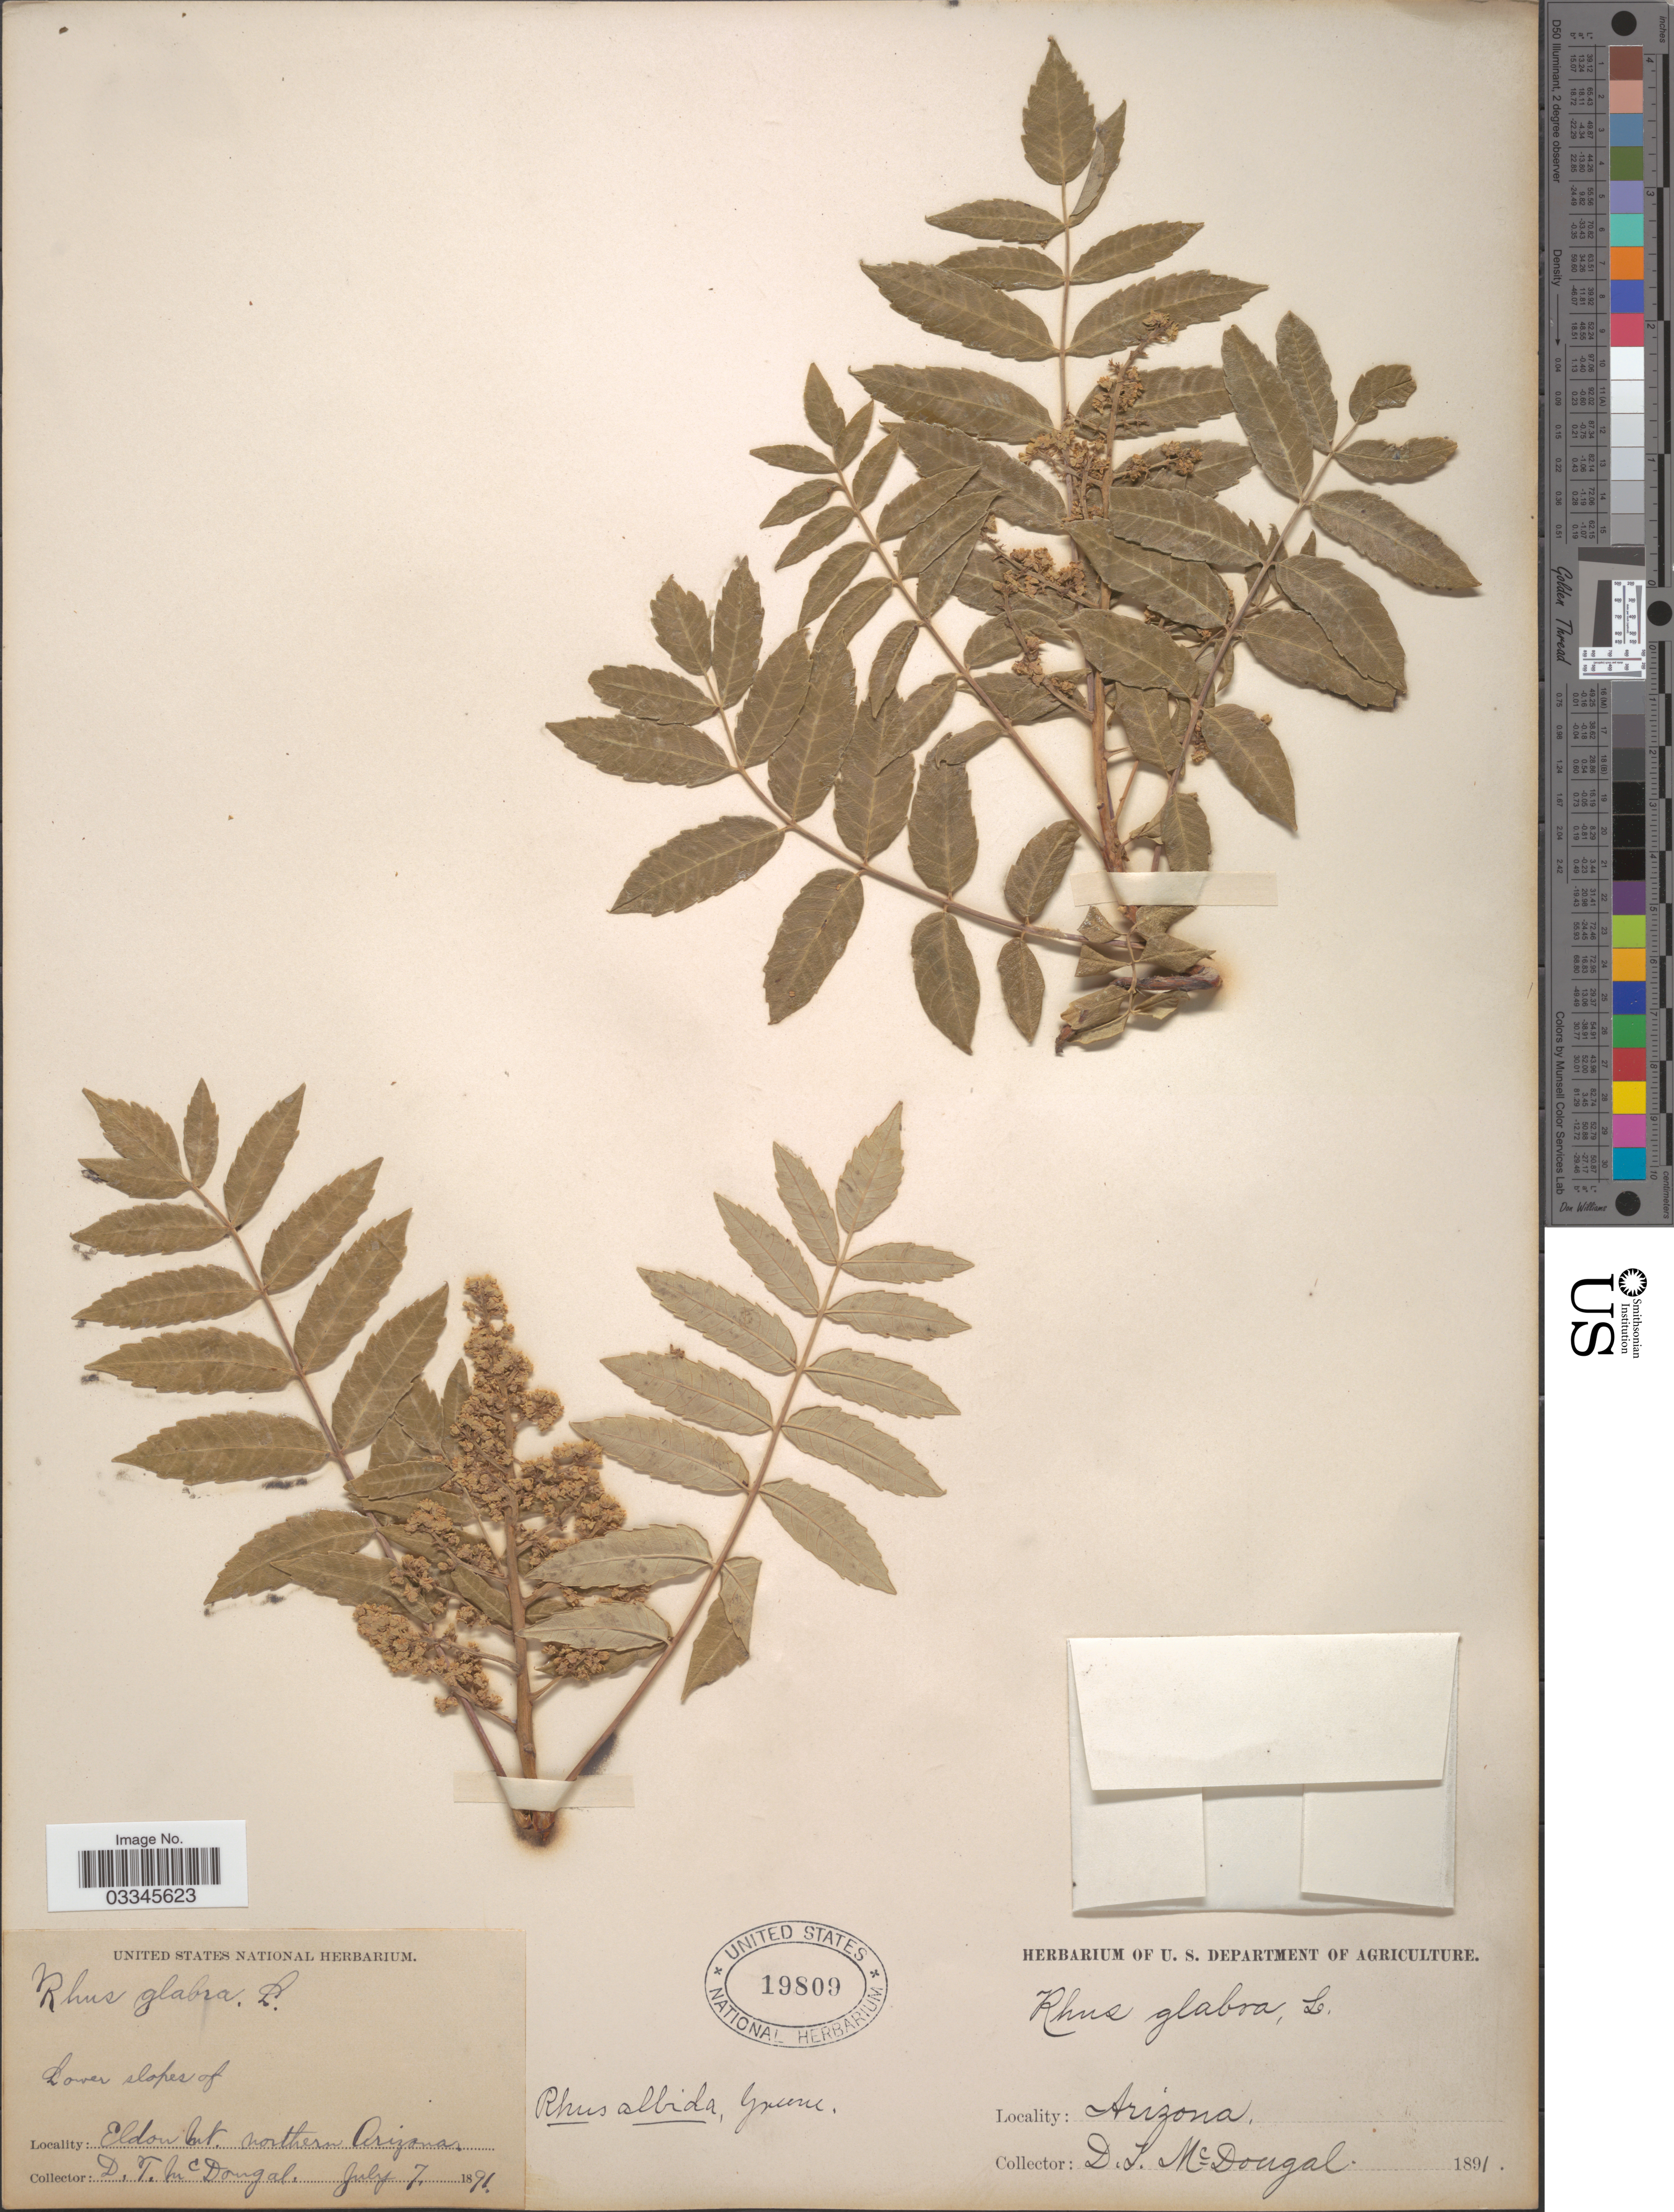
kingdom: Plantae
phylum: Tracheophyta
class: Magnoliopsida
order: Sapindales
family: Anacardiaceae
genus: Rhus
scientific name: Rhus albida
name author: Greene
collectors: D. McDougal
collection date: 1891-07-07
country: United States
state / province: Arizona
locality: Lower slopes of Eldon Mt. northern Arizona.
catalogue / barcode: US 19809